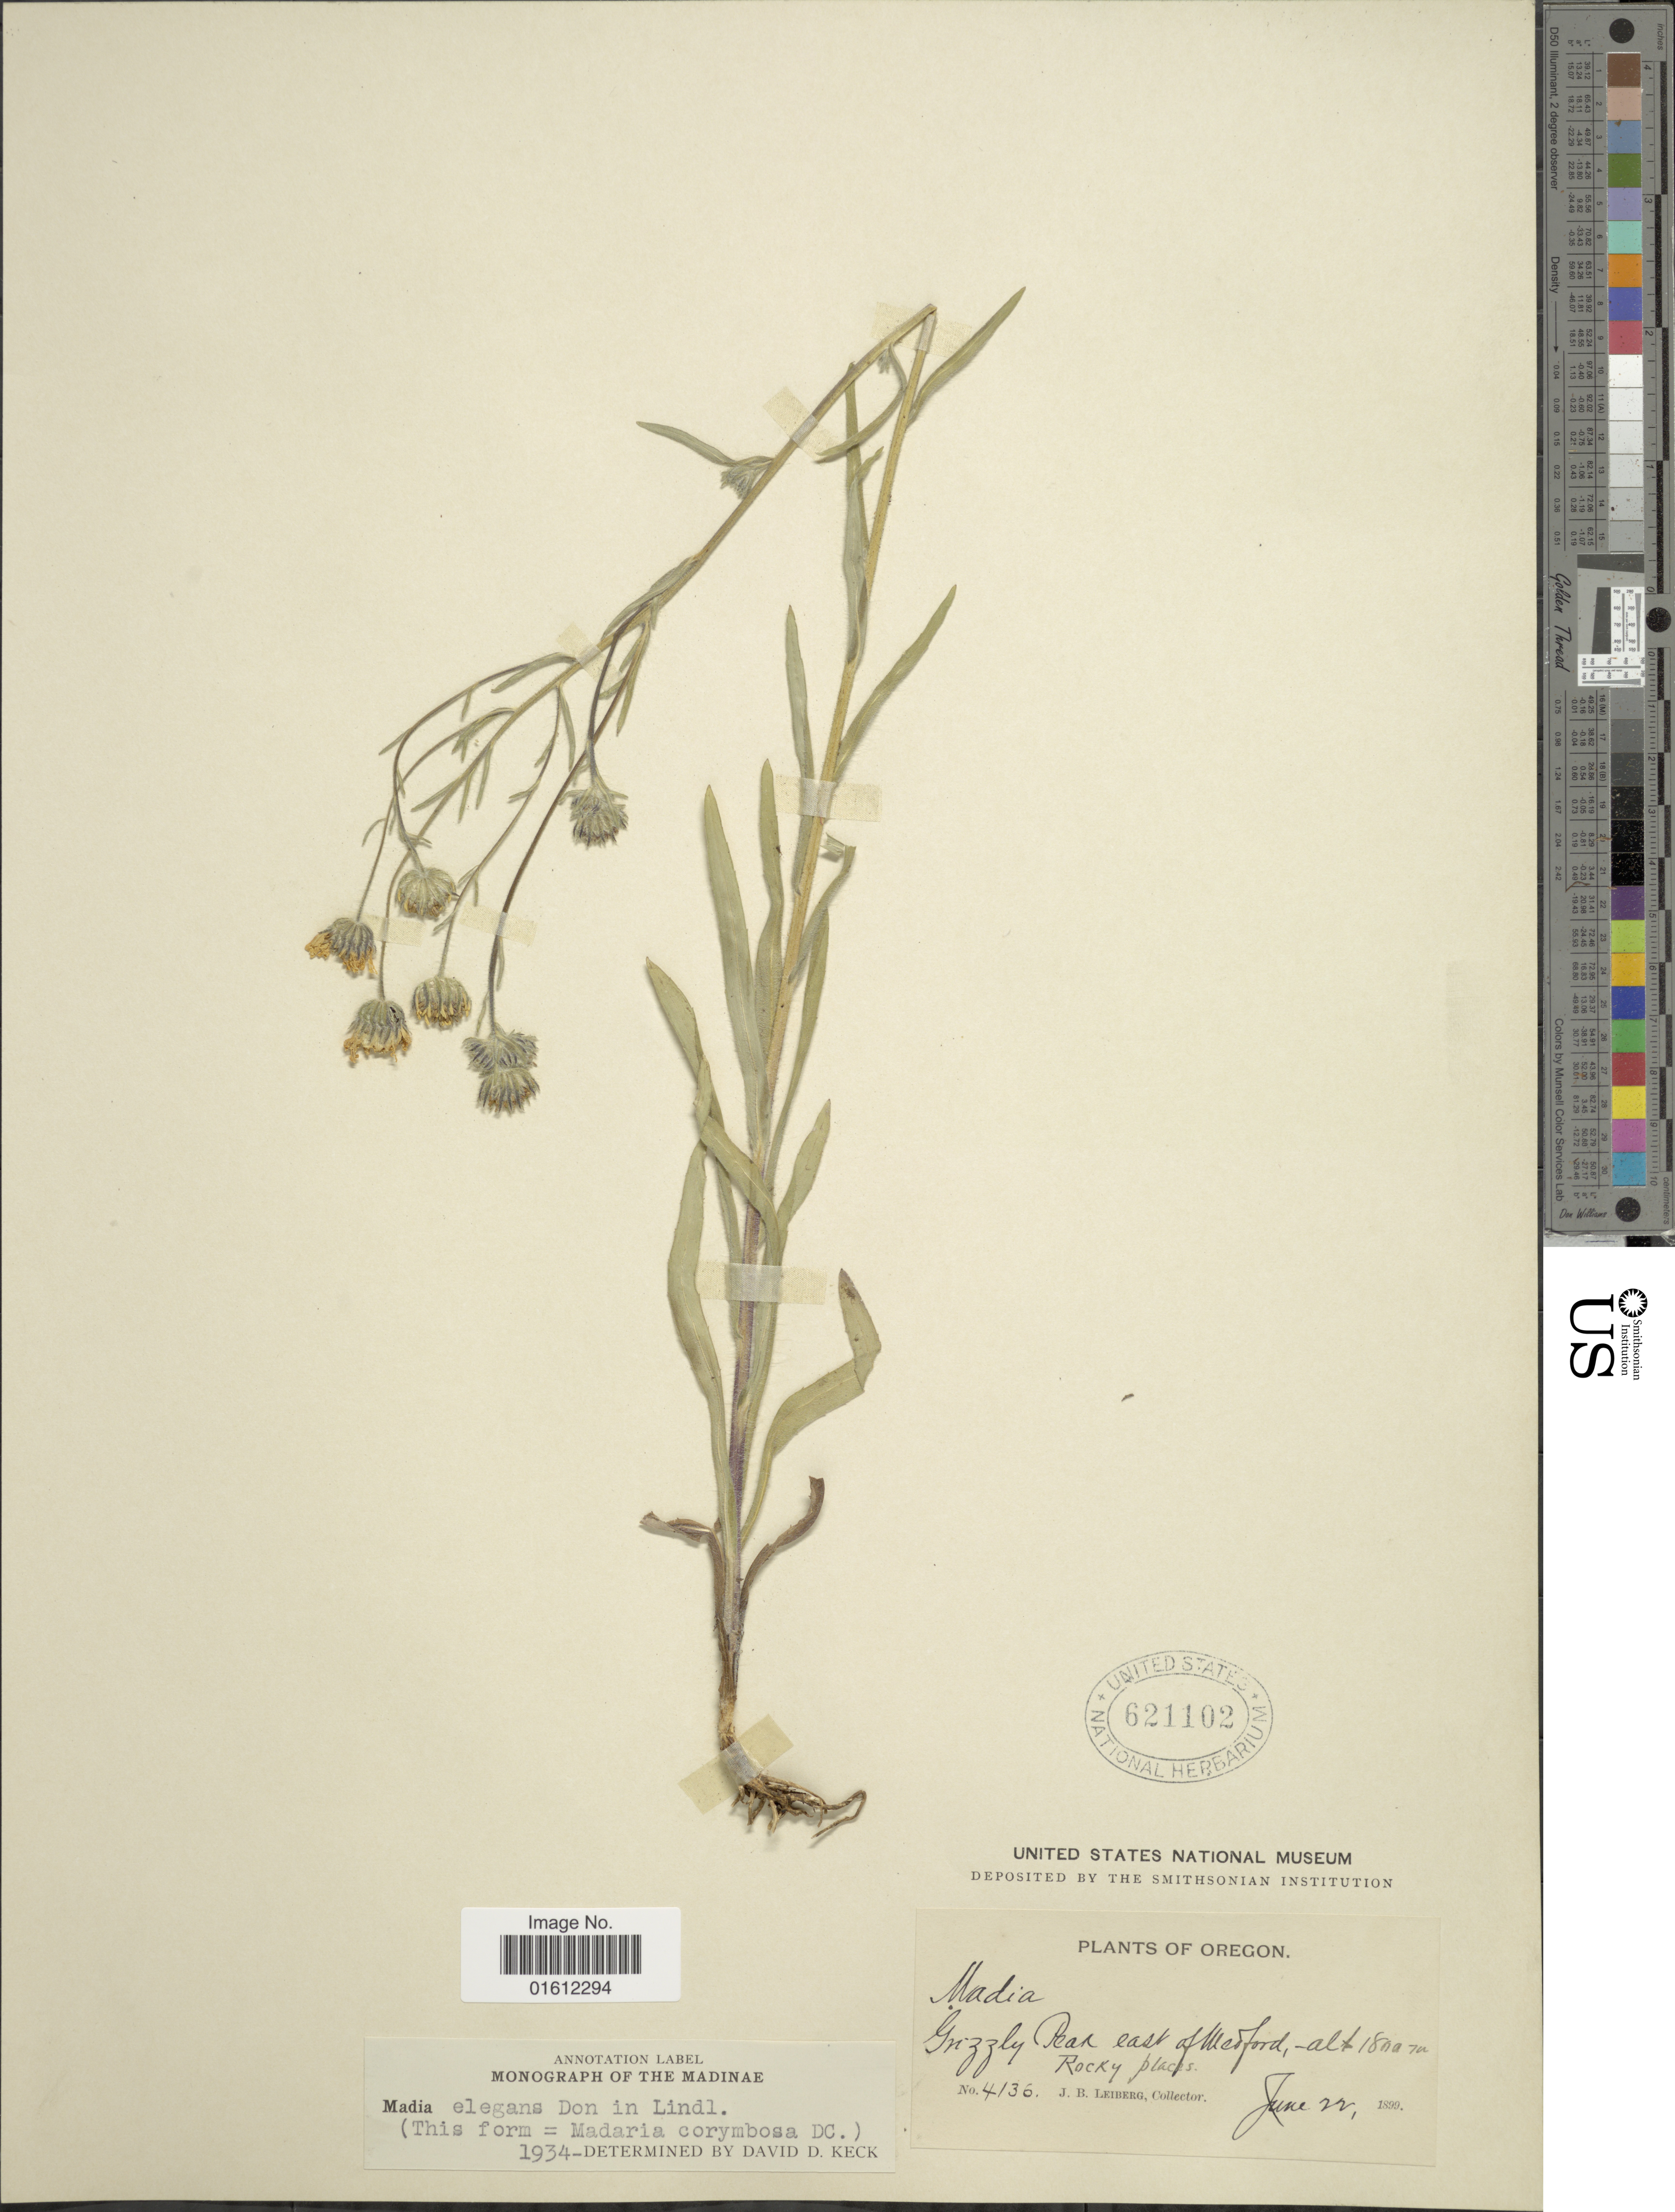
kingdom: Plantae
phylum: Tracheophyta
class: Magnoliopsida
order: Asterales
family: Asteraceae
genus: Madia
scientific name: Madia elegans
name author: D. Don ex Lindl.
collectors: J. B. Leiberg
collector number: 4136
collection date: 1899-06-22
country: United States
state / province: Oregon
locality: Grizzly Peak east of Medford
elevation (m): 1800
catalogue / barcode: US 621102